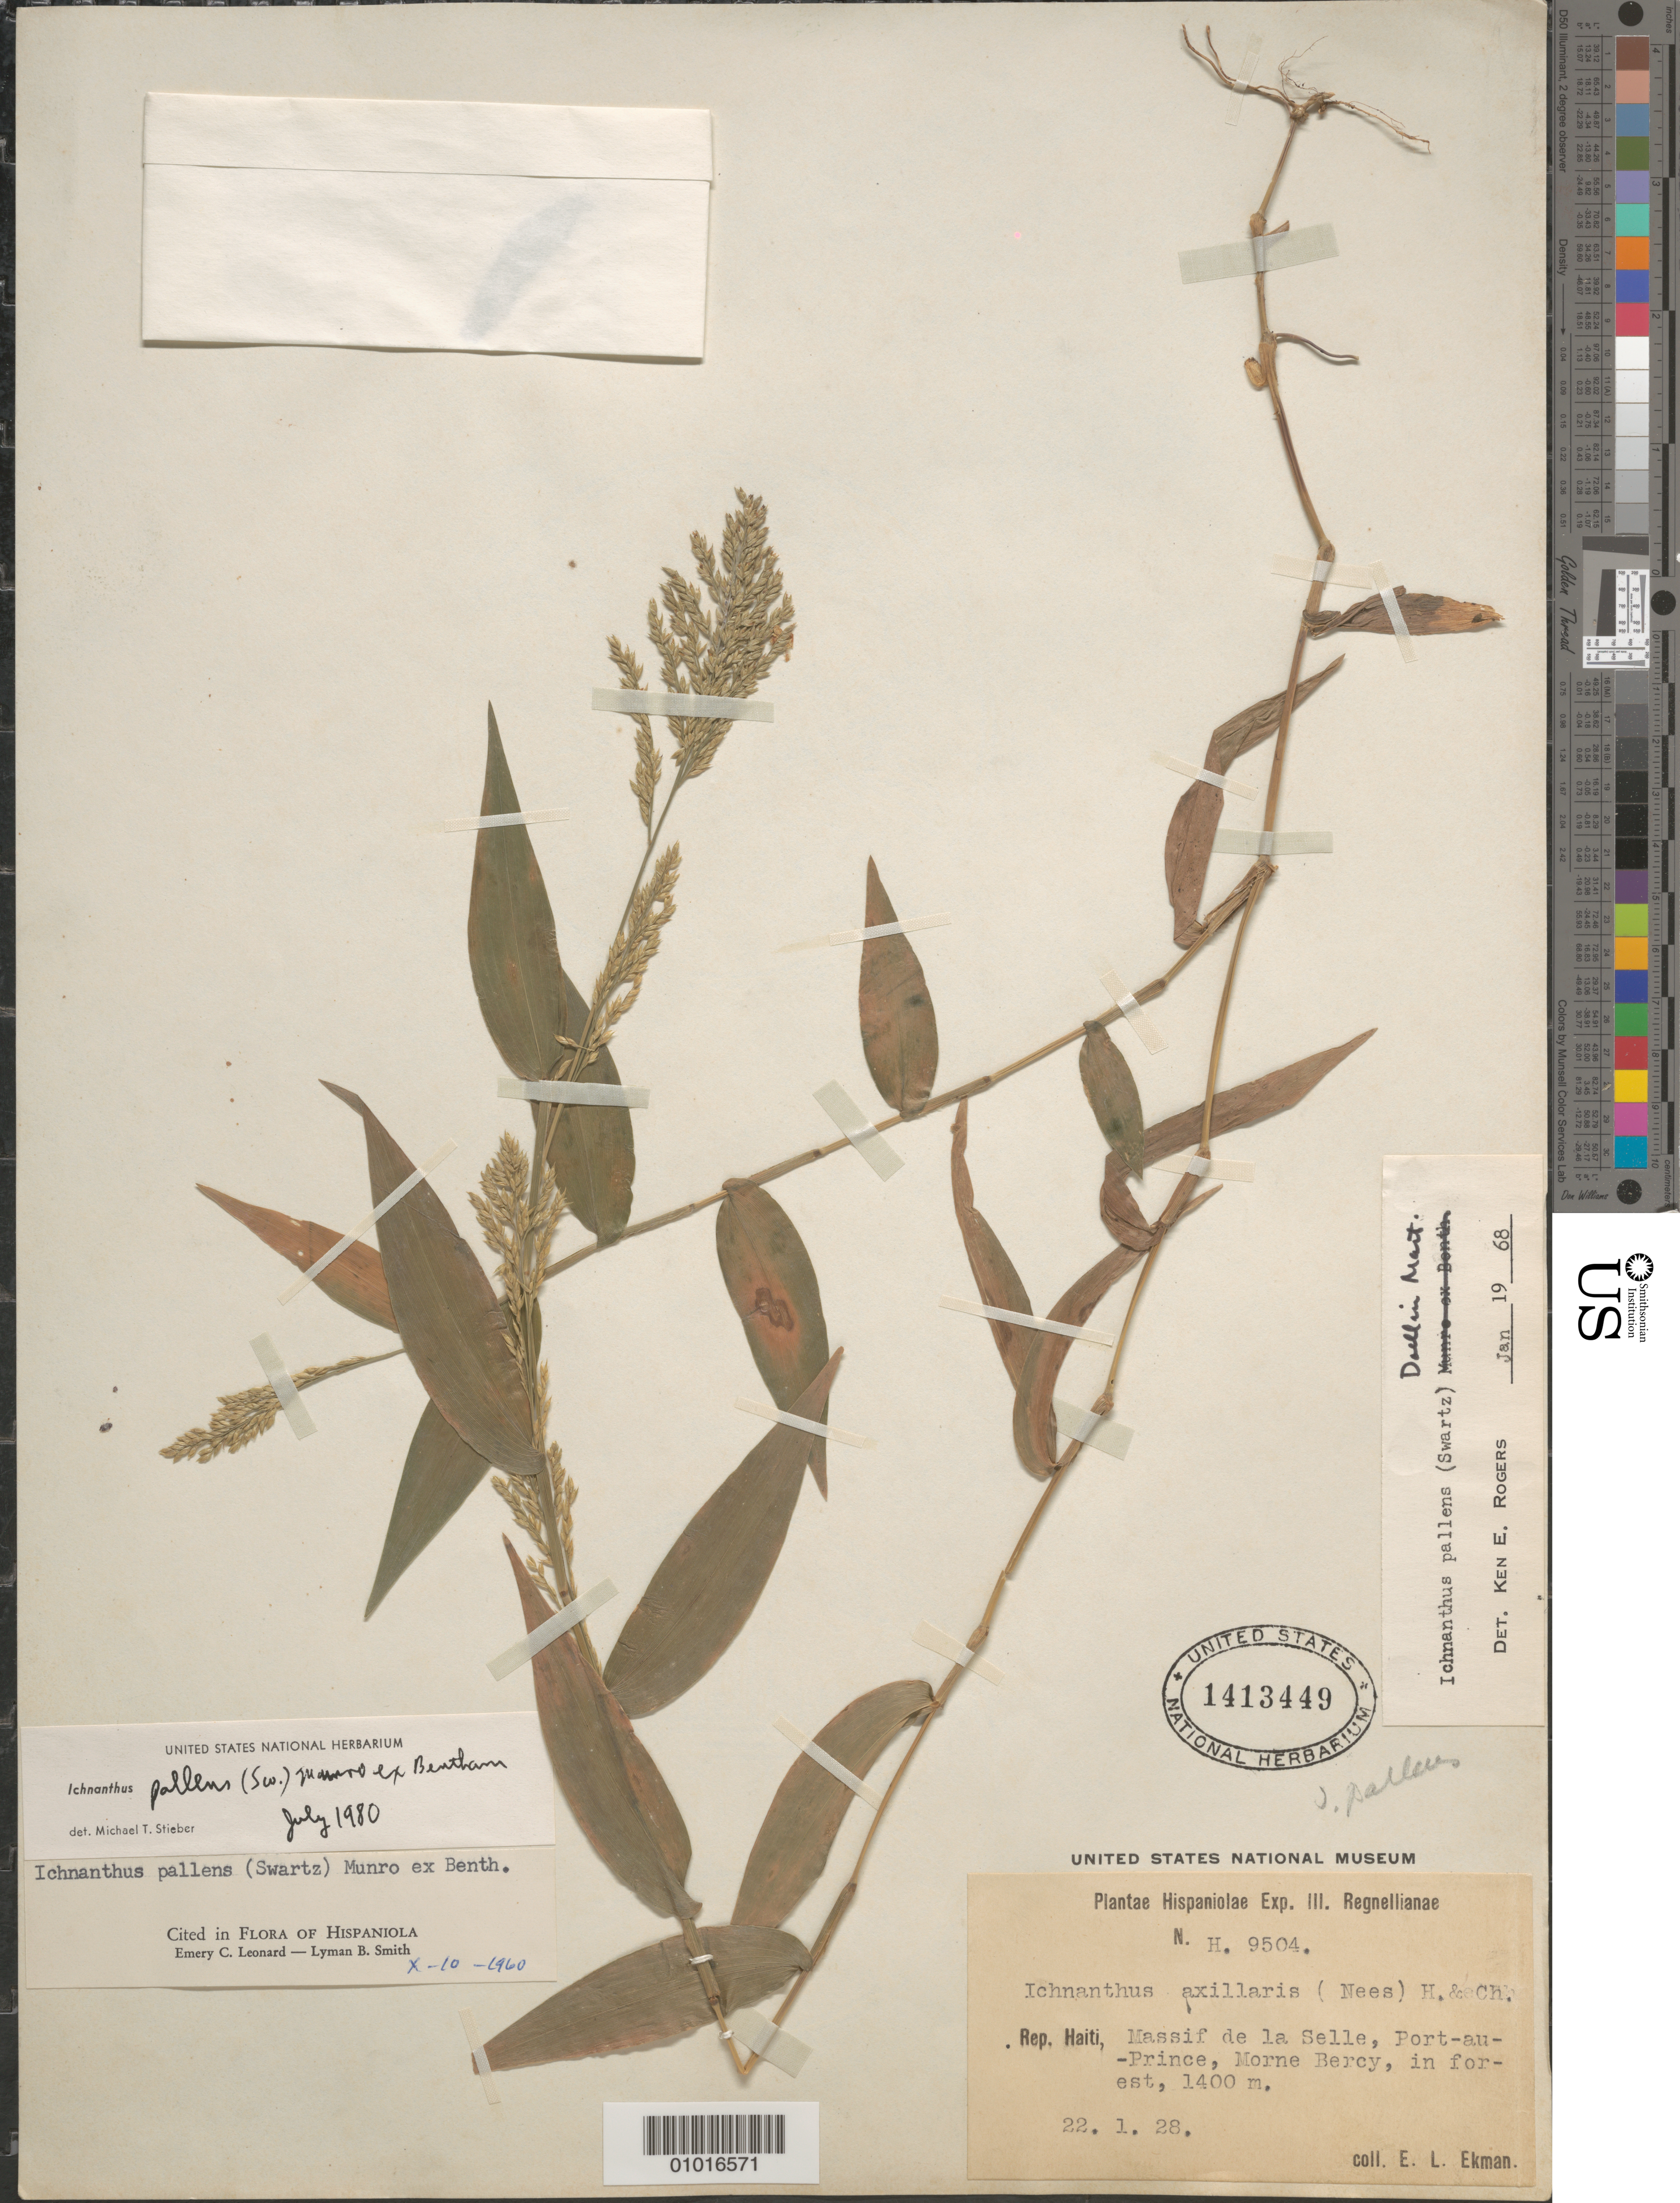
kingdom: Plantae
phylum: Tracheophyta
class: Liliopsida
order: Poales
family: Poaceae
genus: Ichnanthus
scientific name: Ichnanthus pallens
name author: (Sw.) Munro ex Benth.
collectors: E. L. Ekman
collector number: H 9504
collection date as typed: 22 Jan 1928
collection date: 1928-01-22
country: Haiti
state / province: Óuest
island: Hispaniola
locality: Massif de la Selle, Port-au-Prince, Morne Bercy, in forest.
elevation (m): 1400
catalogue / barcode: US 1413449